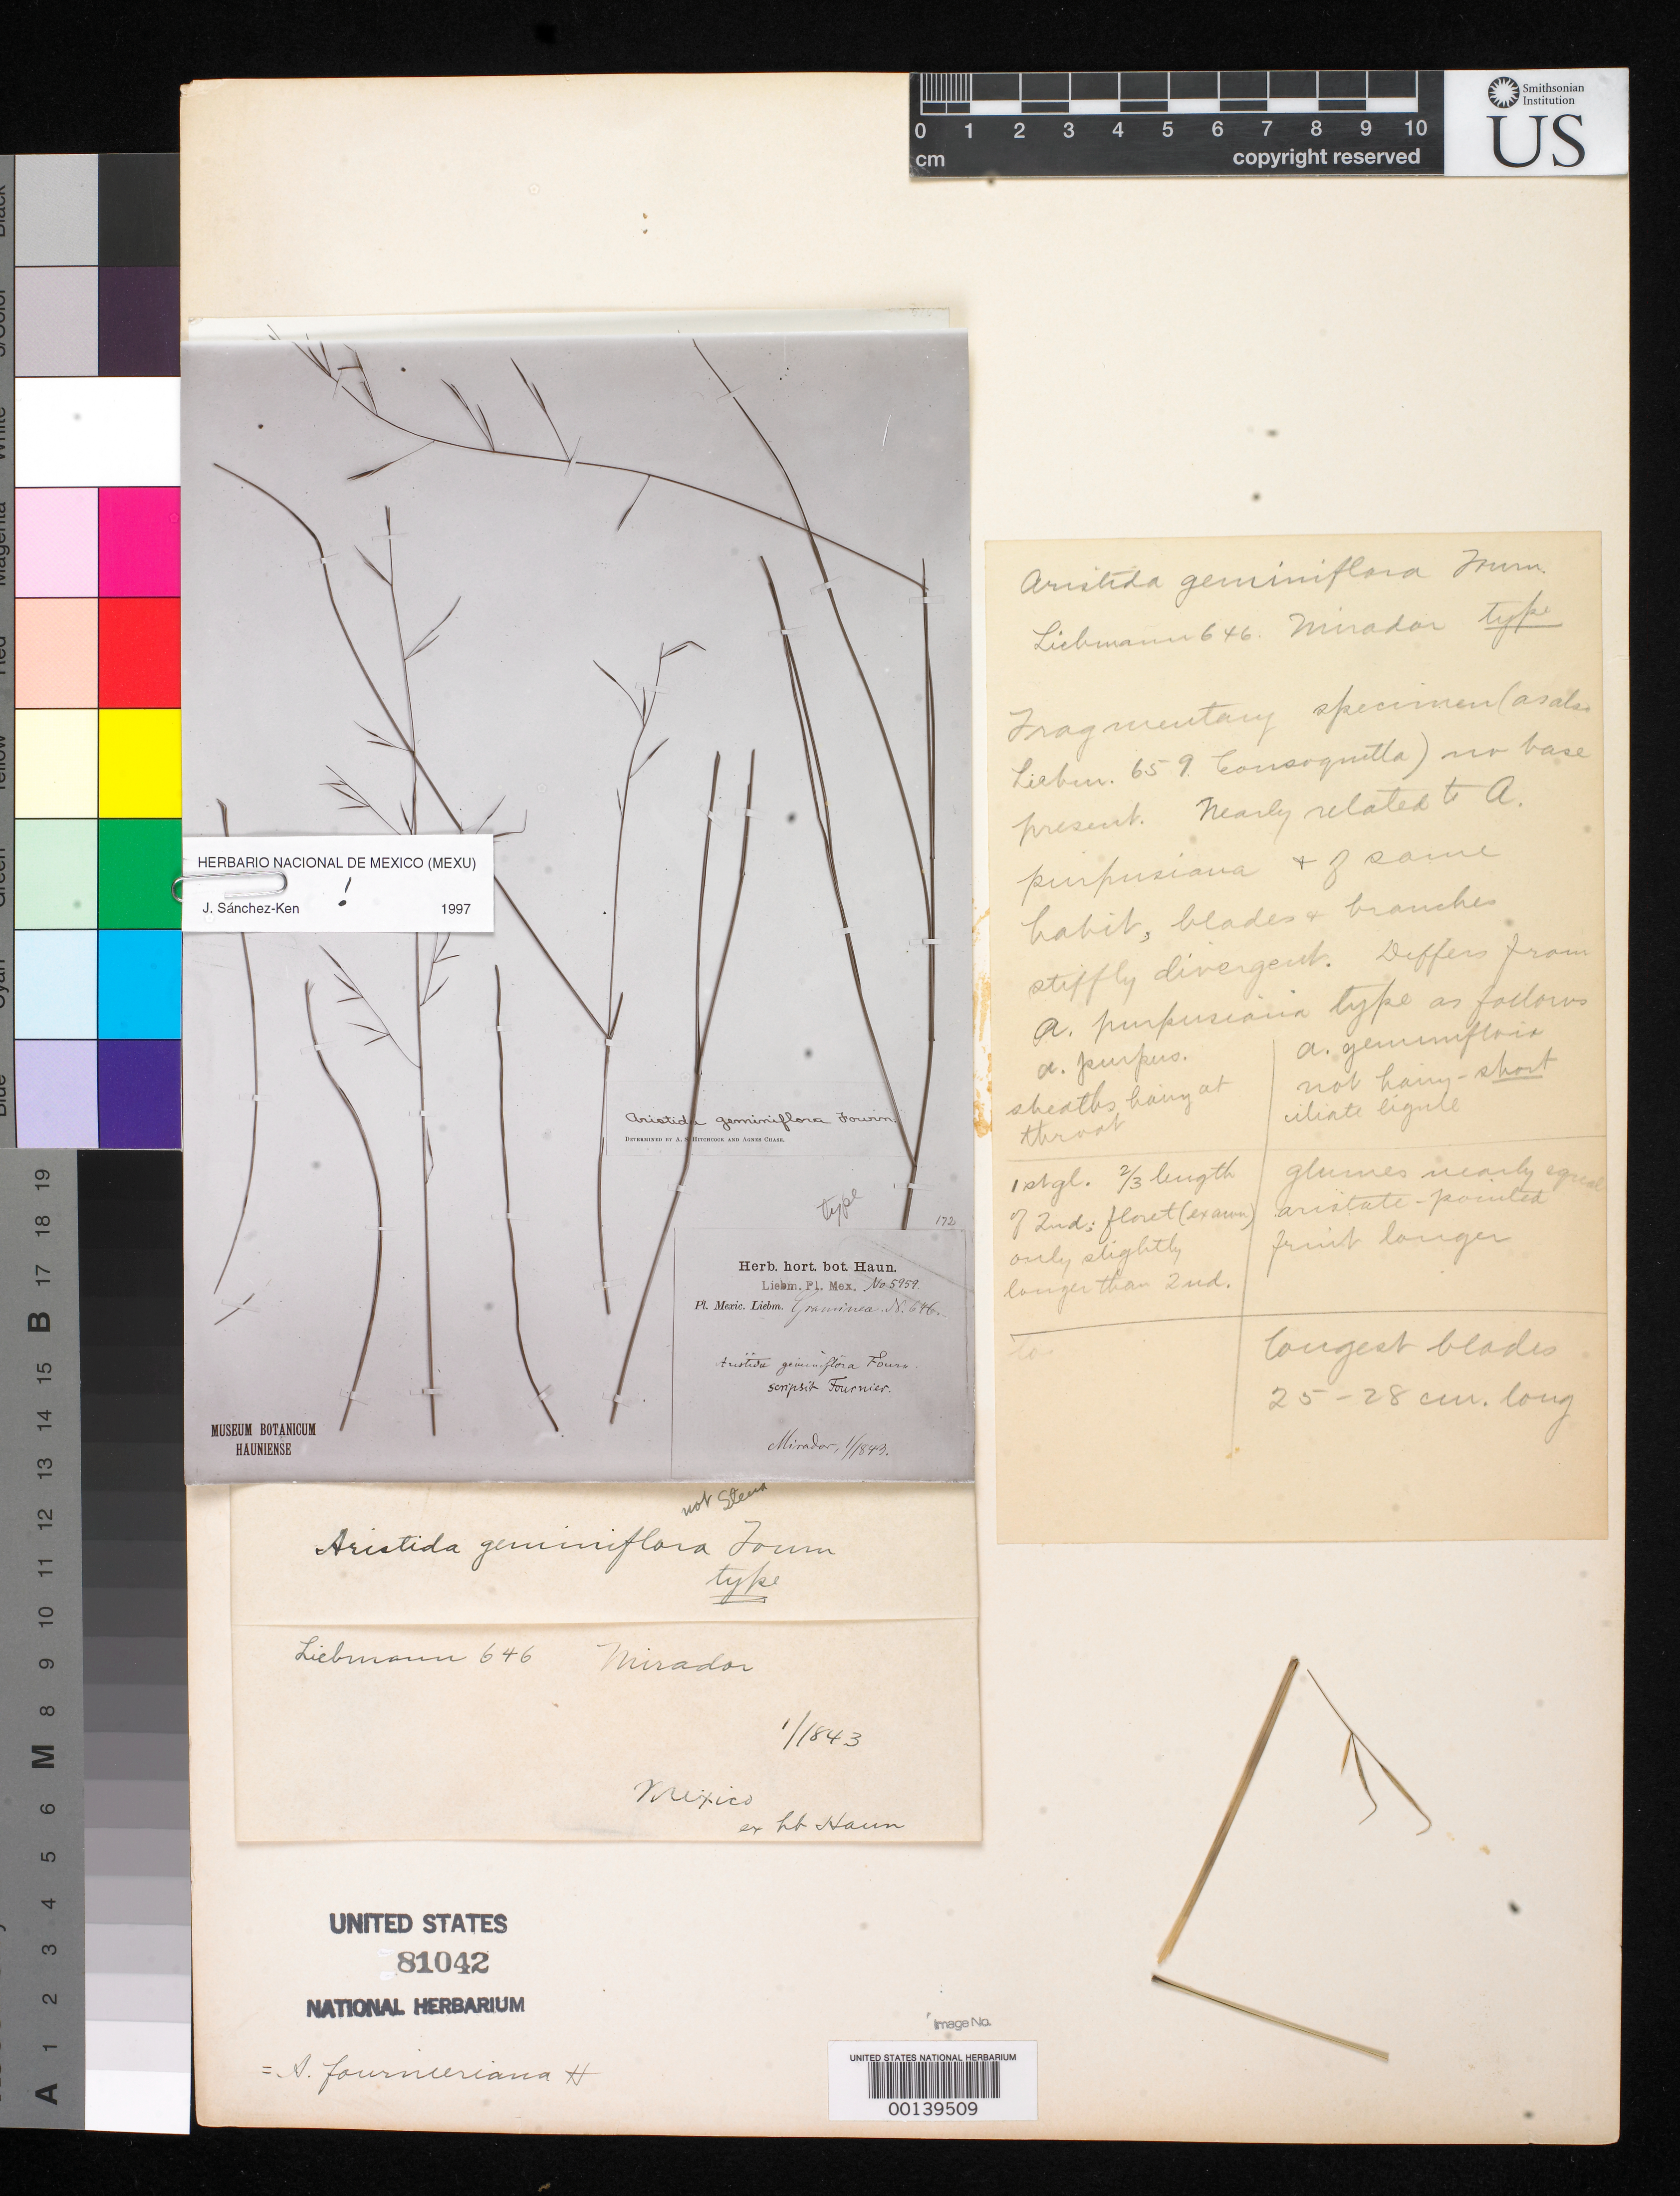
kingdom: Plantae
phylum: Tracheophyta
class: Liliopsida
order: Poales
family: Poaceae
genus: Aristida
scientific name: Aristida geminiflora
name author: E. Fourn.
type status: Type Fragment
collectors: F. M. Liebmann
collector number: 646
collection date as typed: Jan 1843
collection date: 1843-01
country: Mexico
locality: Mirador.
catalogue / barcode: US 81042